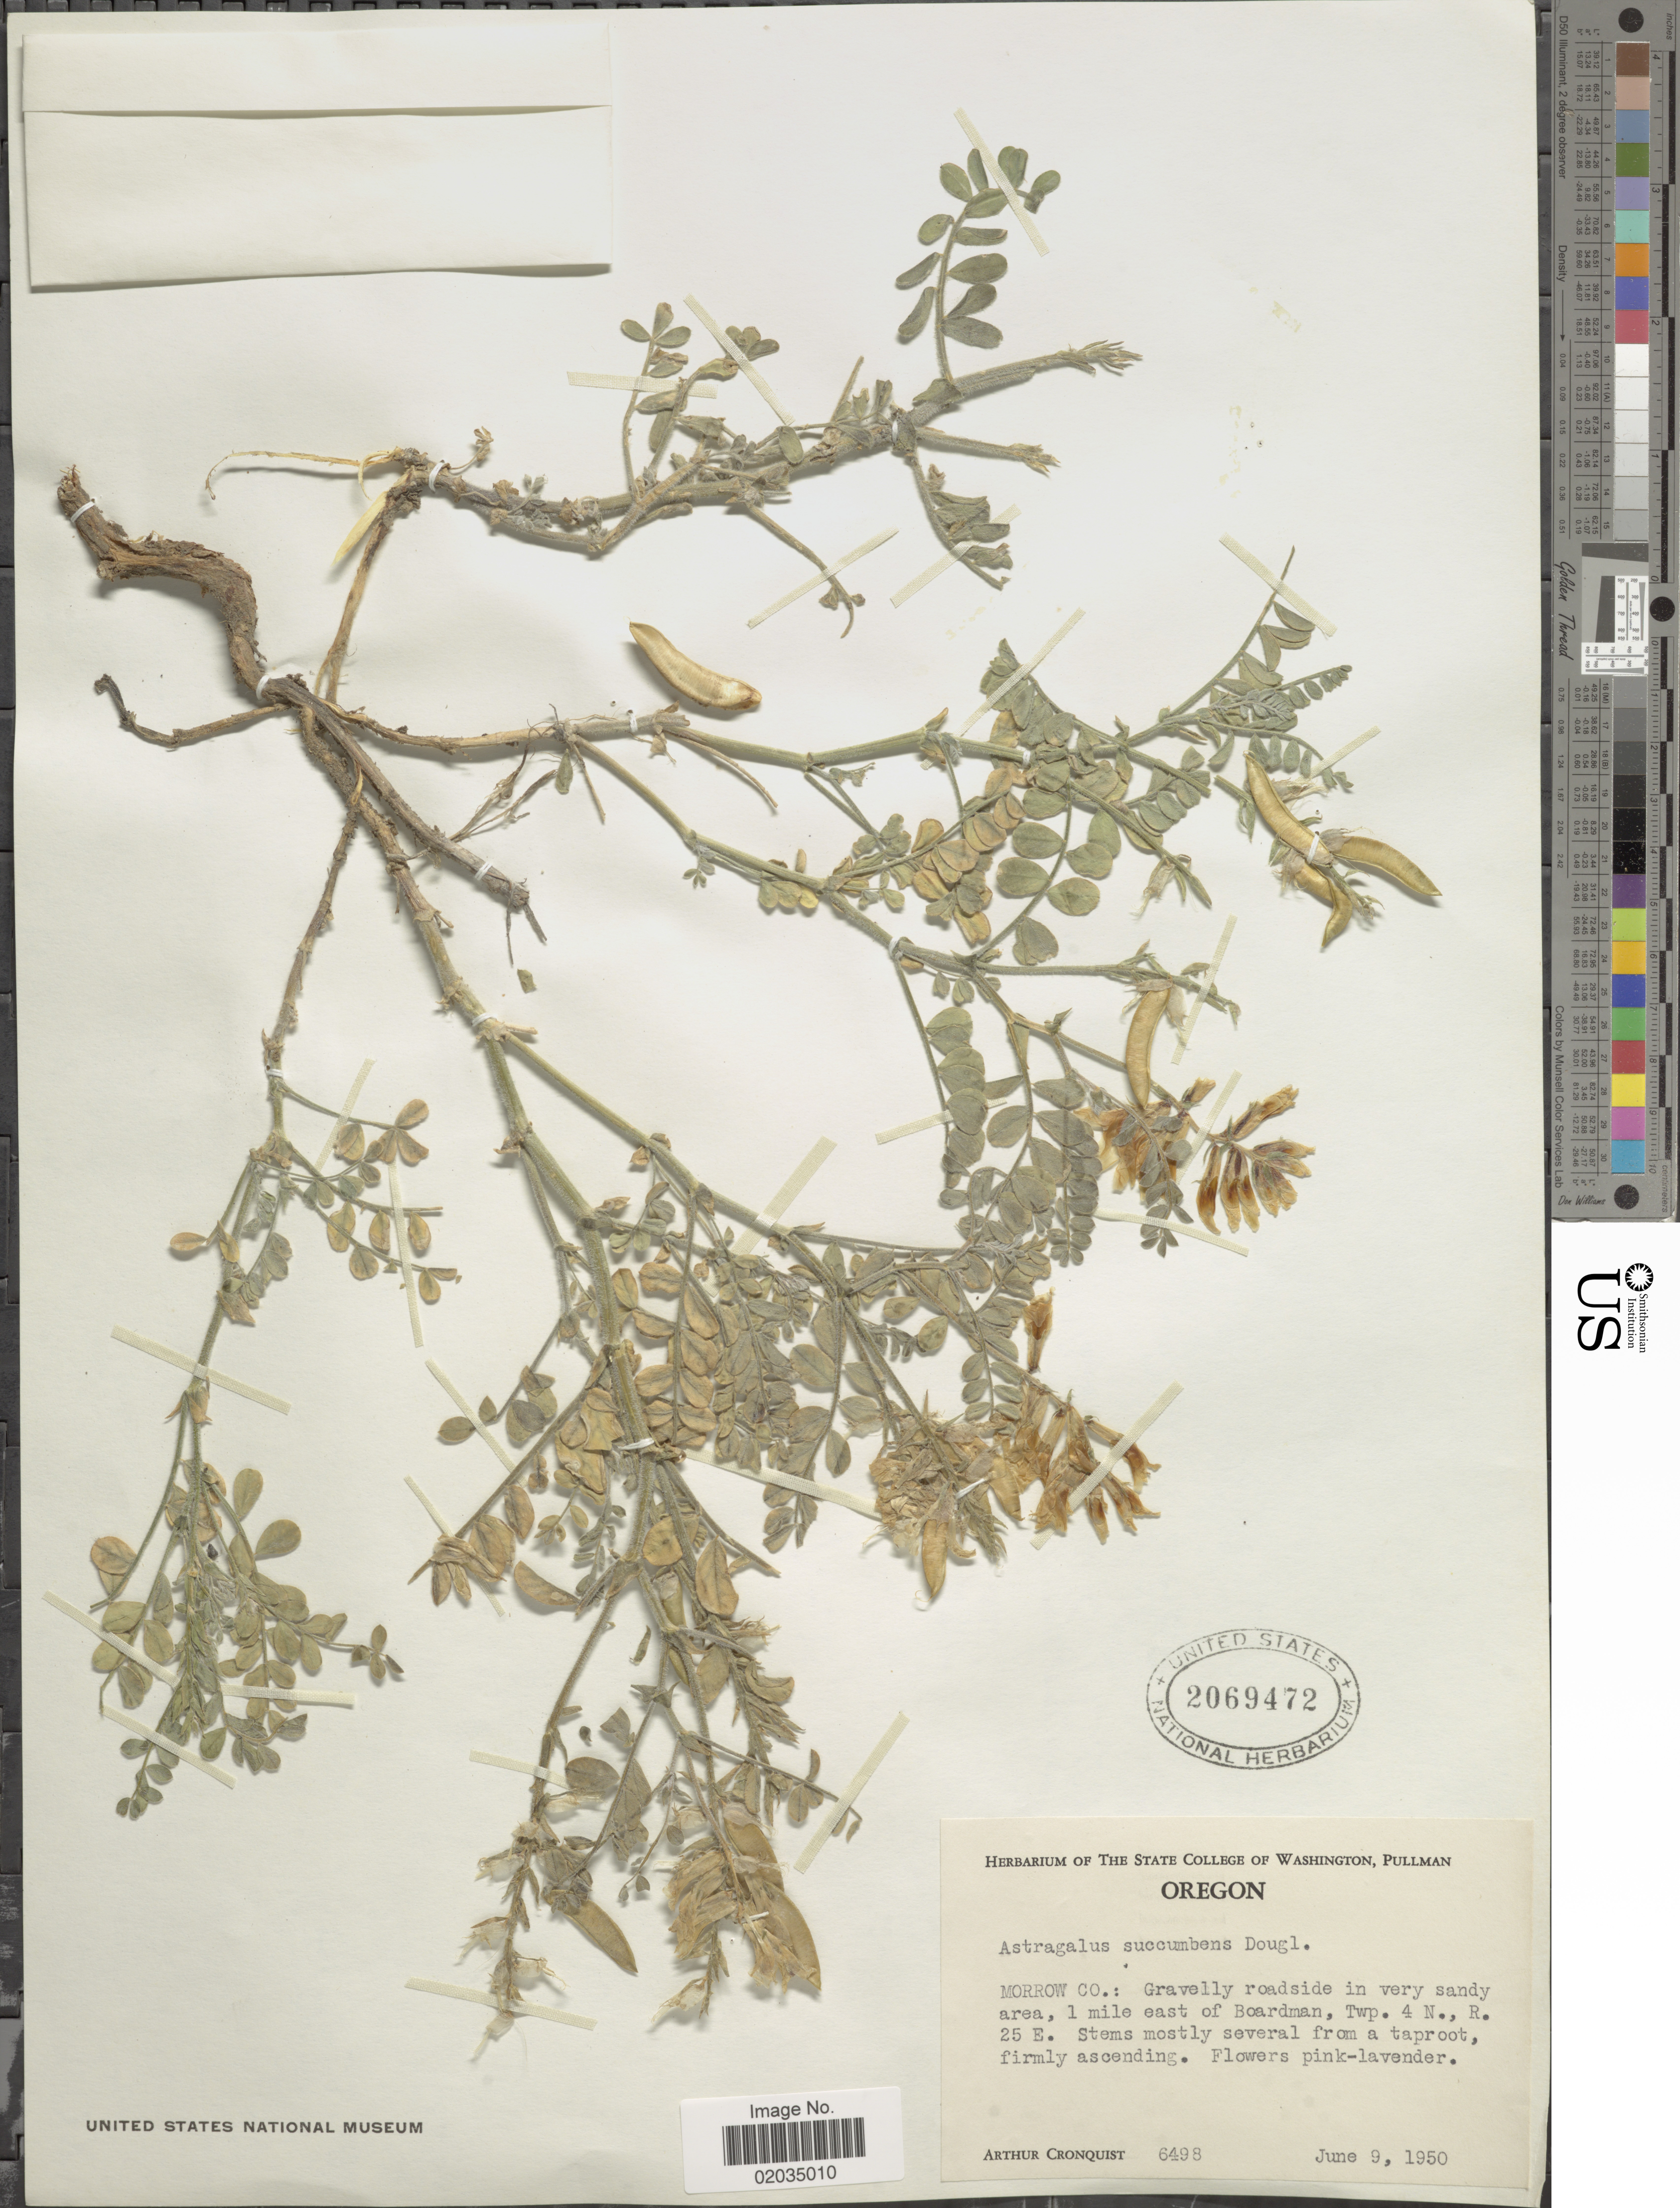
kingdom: Plantae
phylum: Tracheophyta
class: Magnoliopsida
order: Fabales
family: Fabaceae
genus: Astragalus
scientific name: Astragalus succumbens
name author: Hook.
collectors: A. J. Cronquist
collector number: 6498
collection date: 1950-06-09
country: United States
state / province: Oregon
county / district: Morrow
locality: Morrow Co.: 1 mile east of Boardman, Twp 4N, R25E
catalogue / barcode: US 2069472